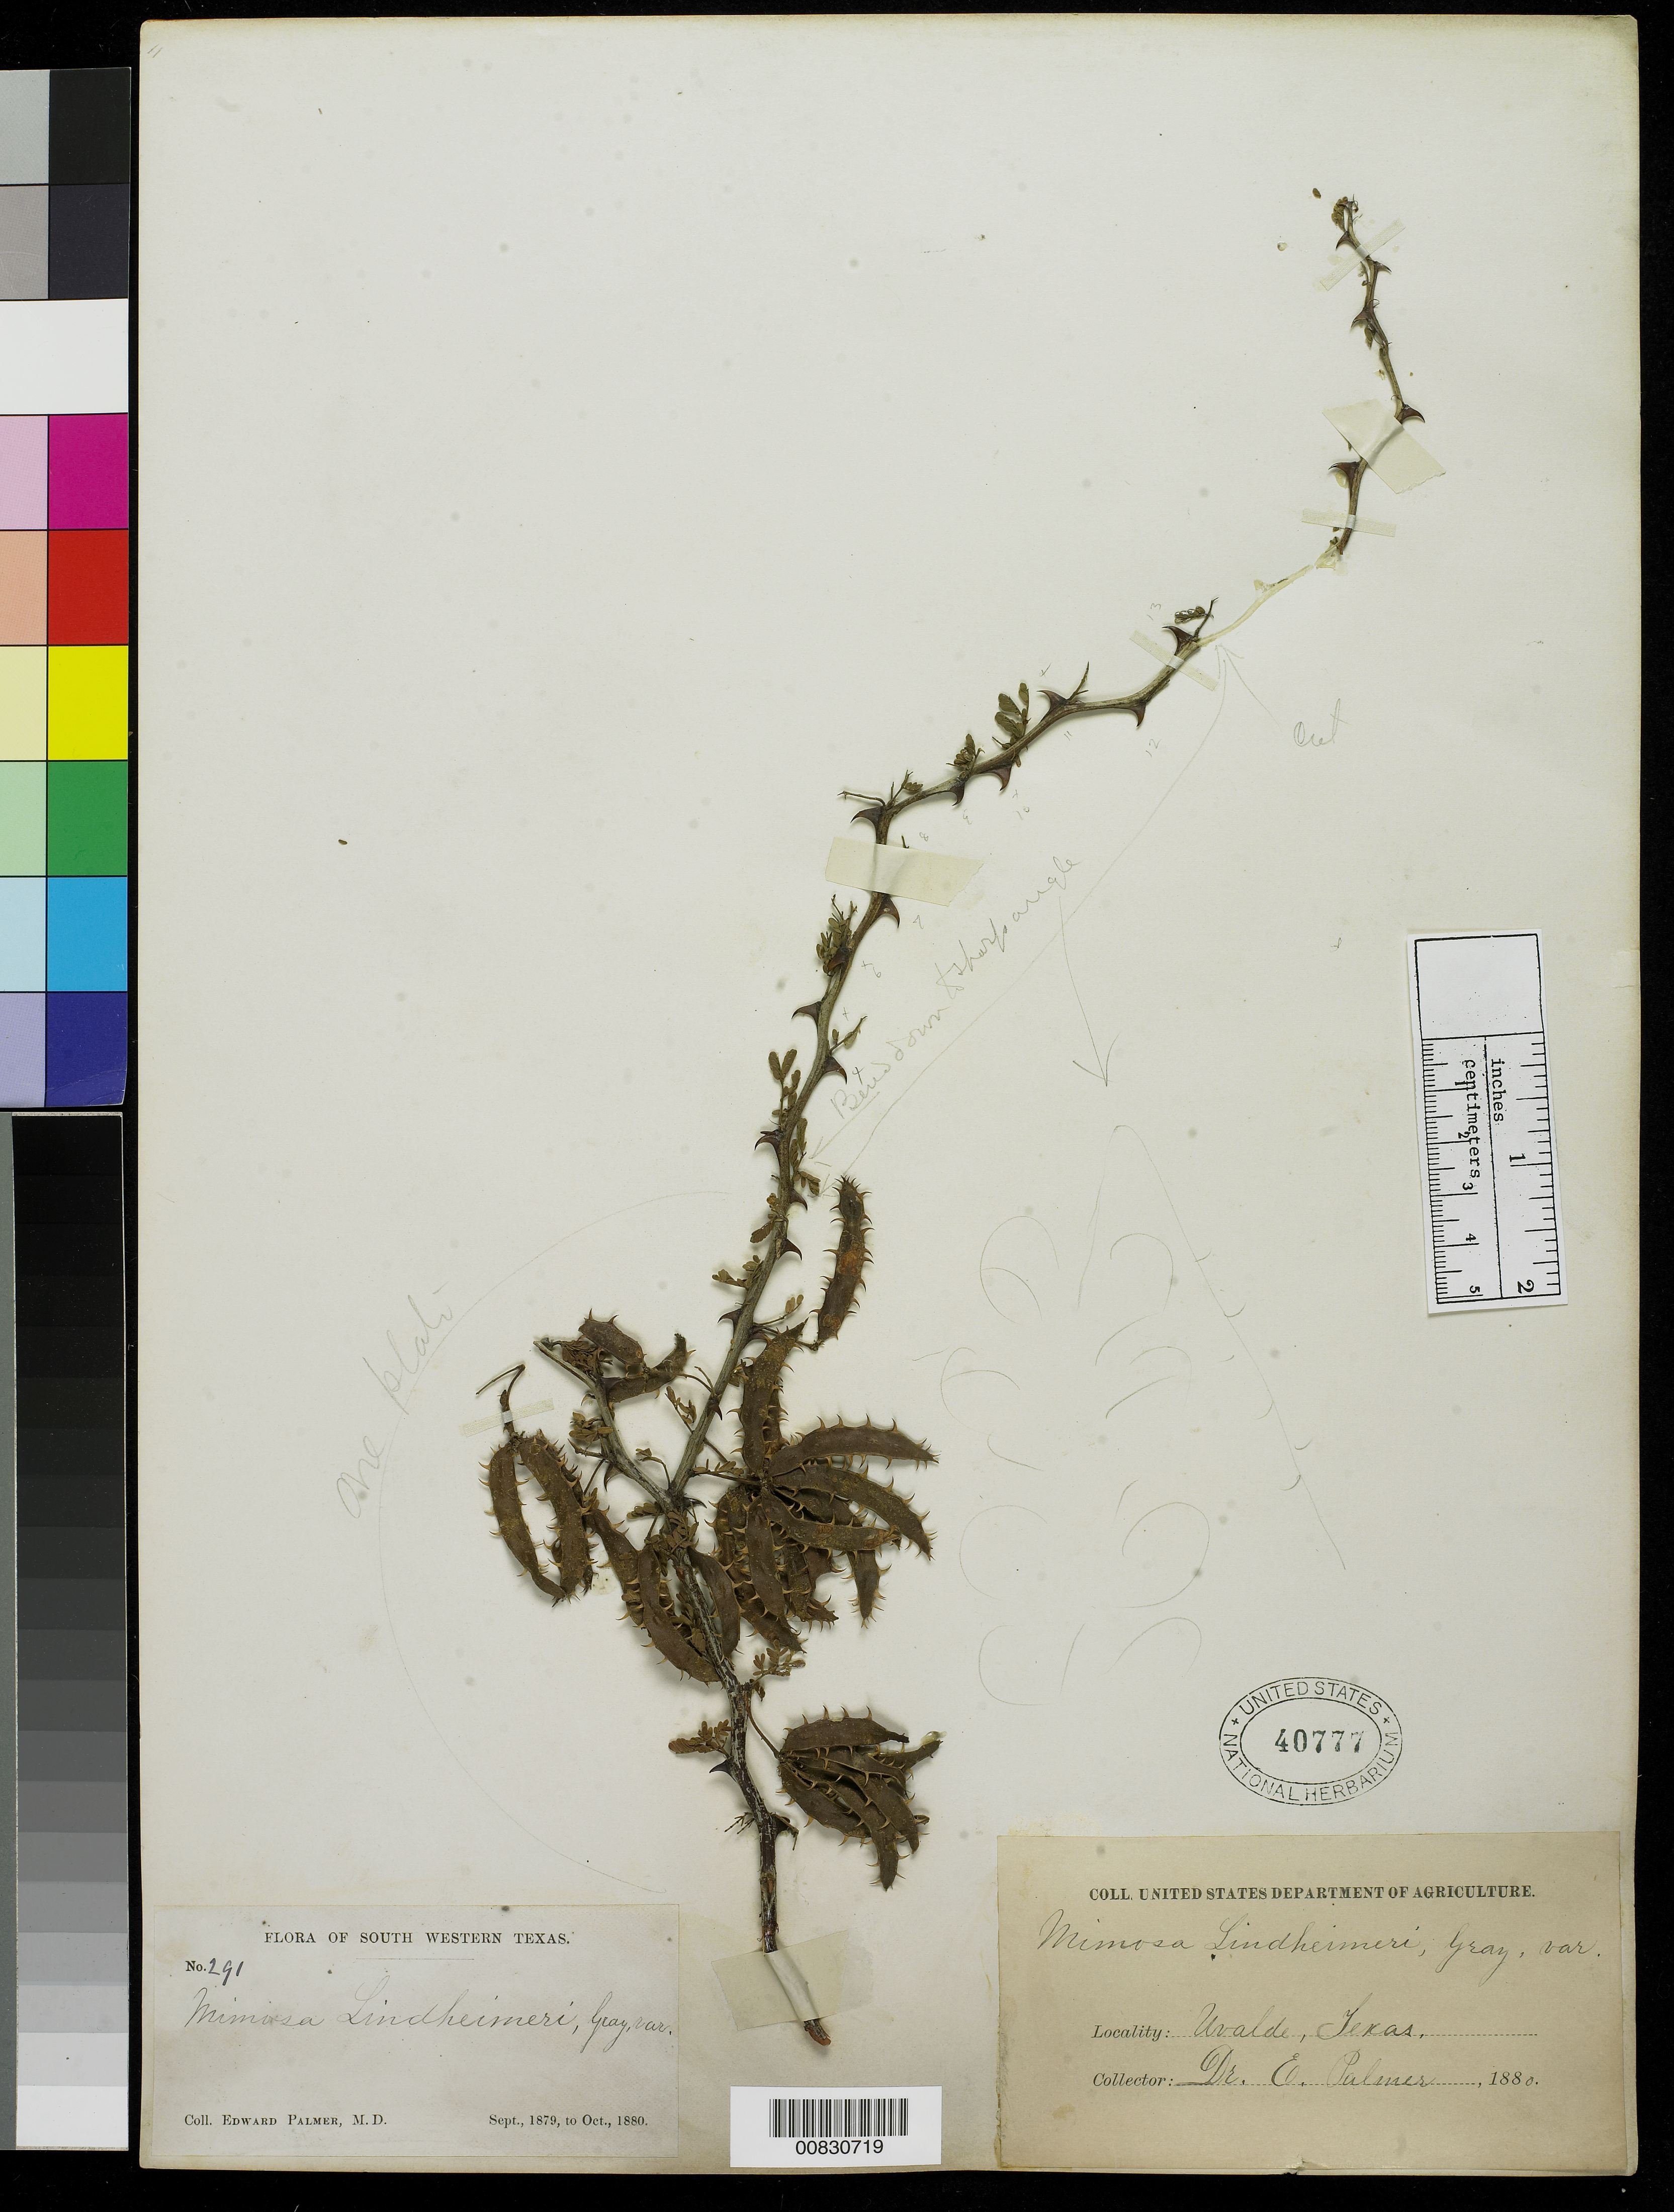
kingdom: Plantae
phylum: Tracheophyta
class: Magnoliopsida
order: Fabales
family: Fabaceae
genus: Mimosa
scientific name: Mimosa aculeaticarpa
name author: Ortega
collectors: E. Palmer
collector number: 291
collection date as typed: Sep 1879 to -- Oct 1880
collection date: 1879-09/1880-10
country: United States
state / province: Texas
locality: Uvalde, Texas.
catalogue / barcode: US 40777